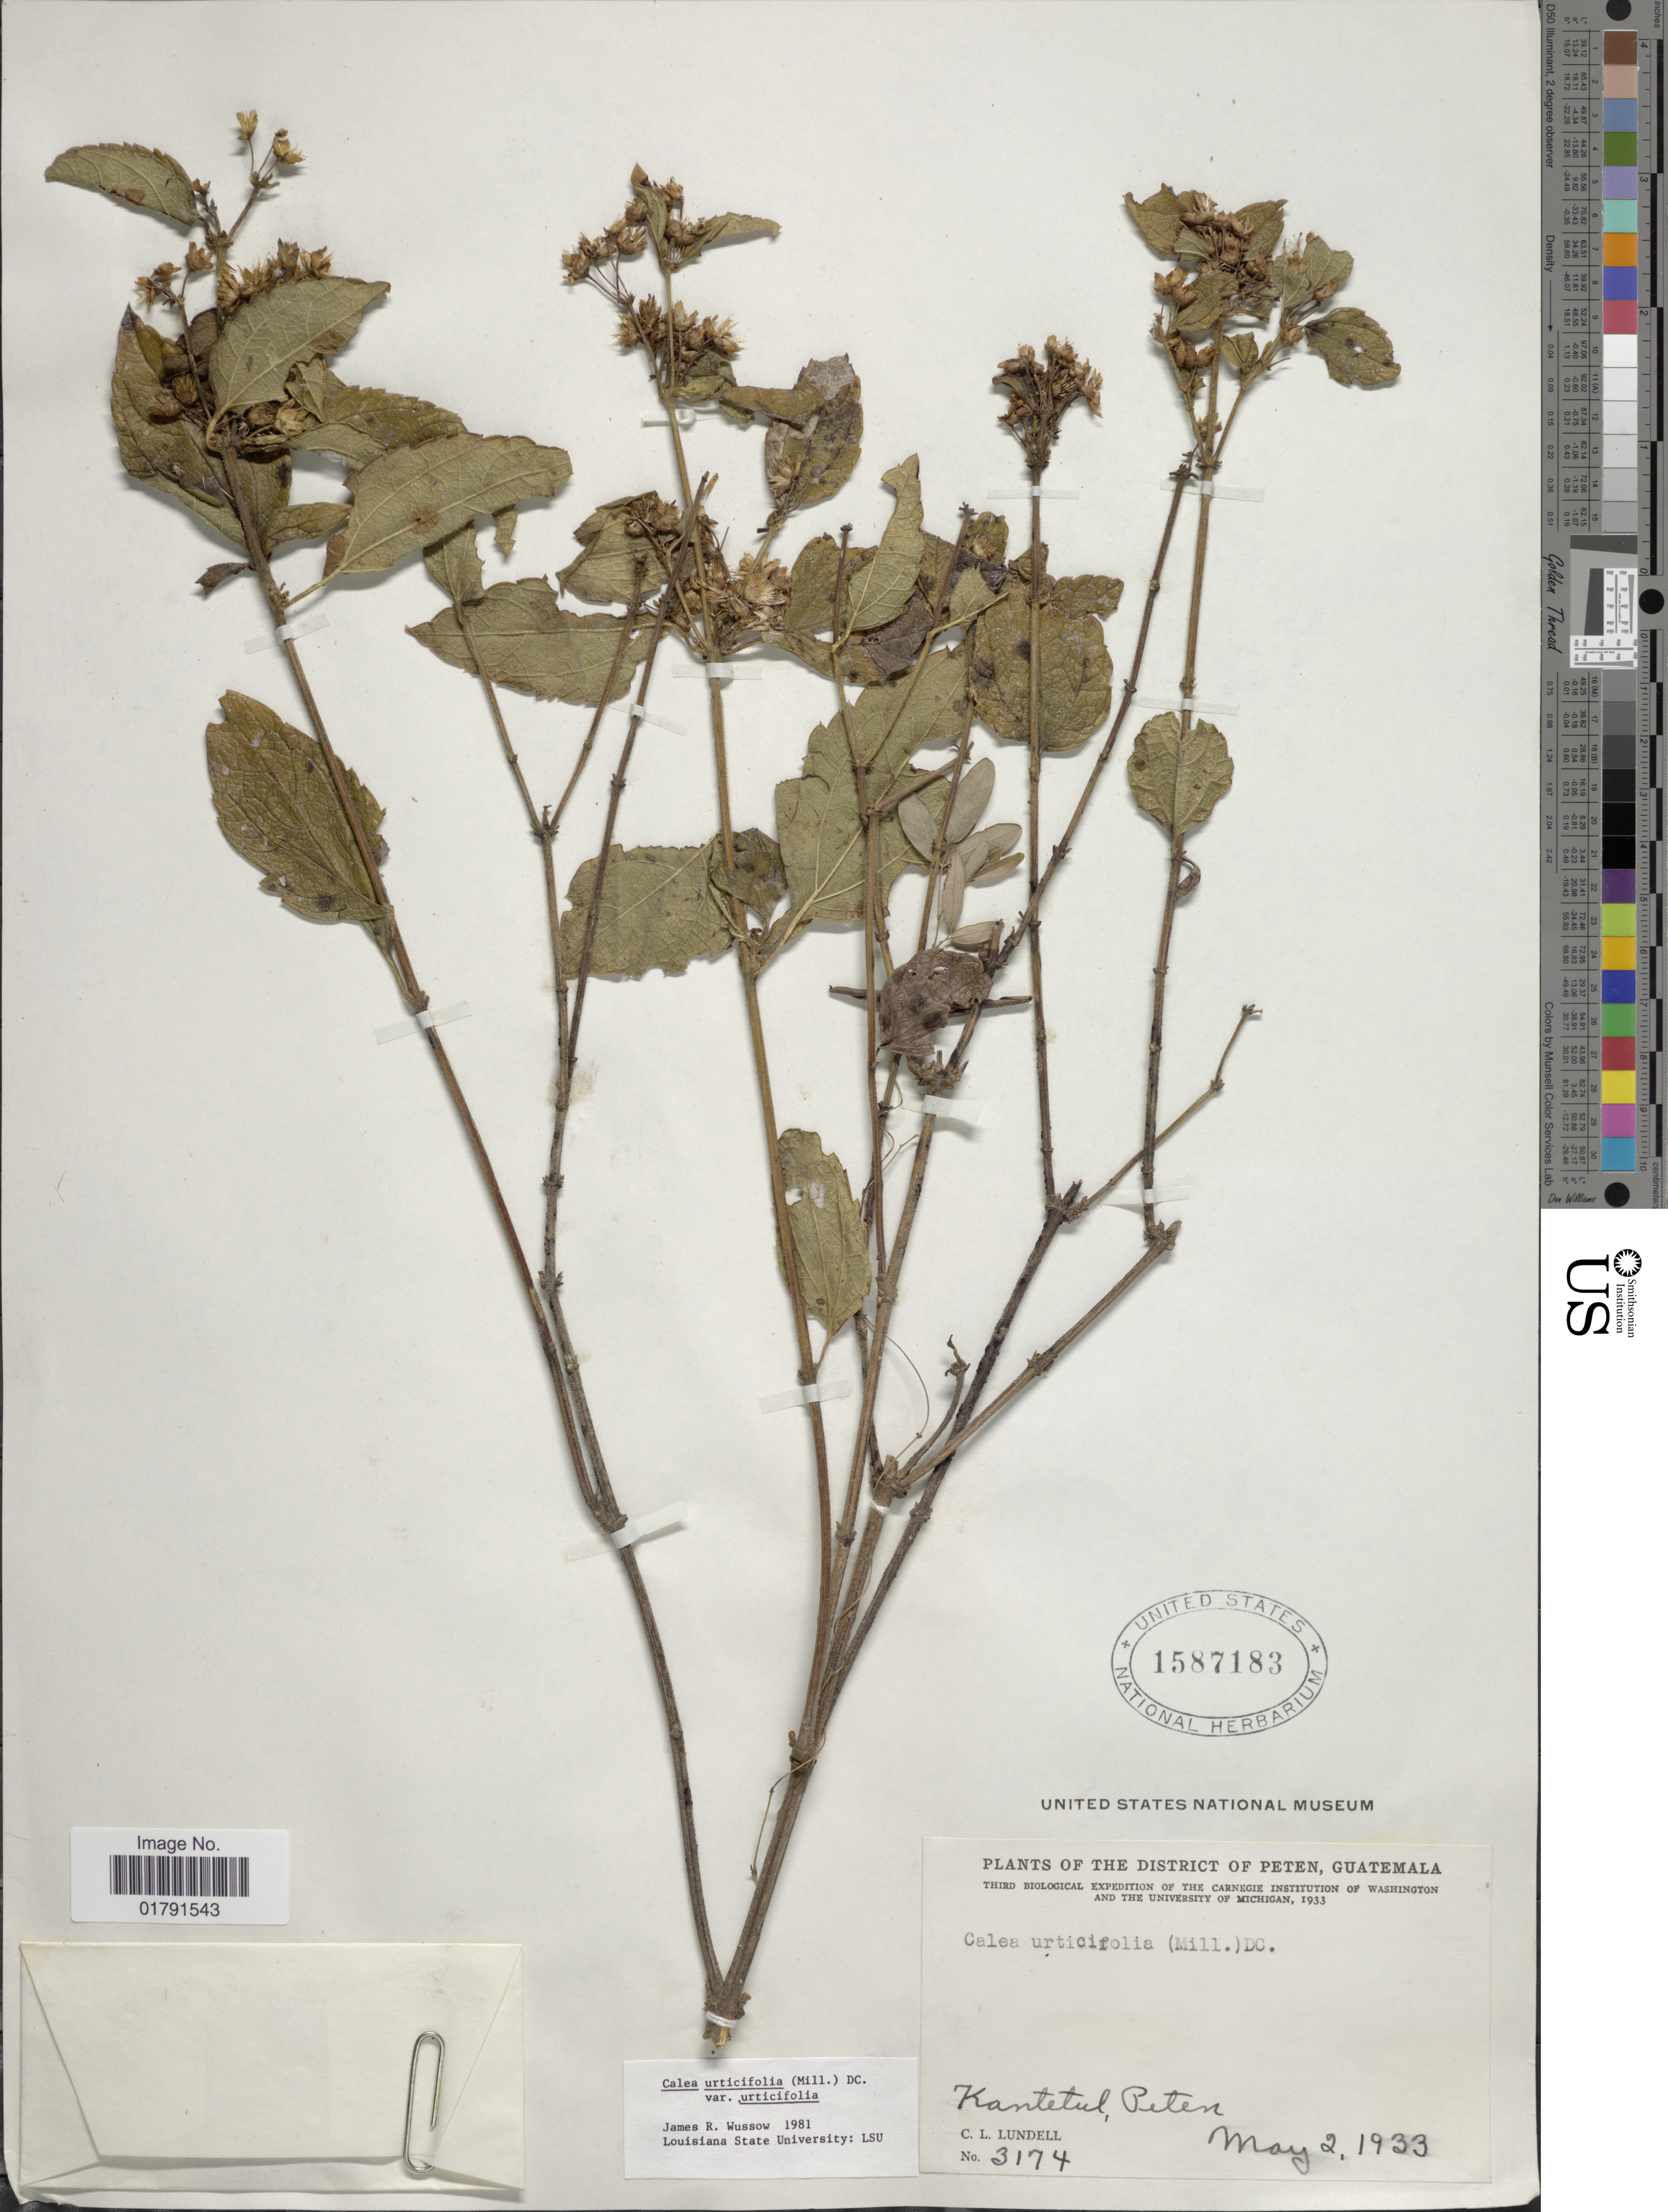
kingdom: Plantae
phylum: Tracheophyta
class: Magnoliopsida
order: Asterales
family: Asteraceae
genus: Calea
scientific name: Calea urticifolia var. urticifolia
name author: (Mill.) DC.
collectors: C. L. Lundell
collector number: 3174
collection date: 1933-05-02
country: Guatemala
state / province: El Petén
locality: Kantetul, Peten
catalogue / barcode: US 1587183